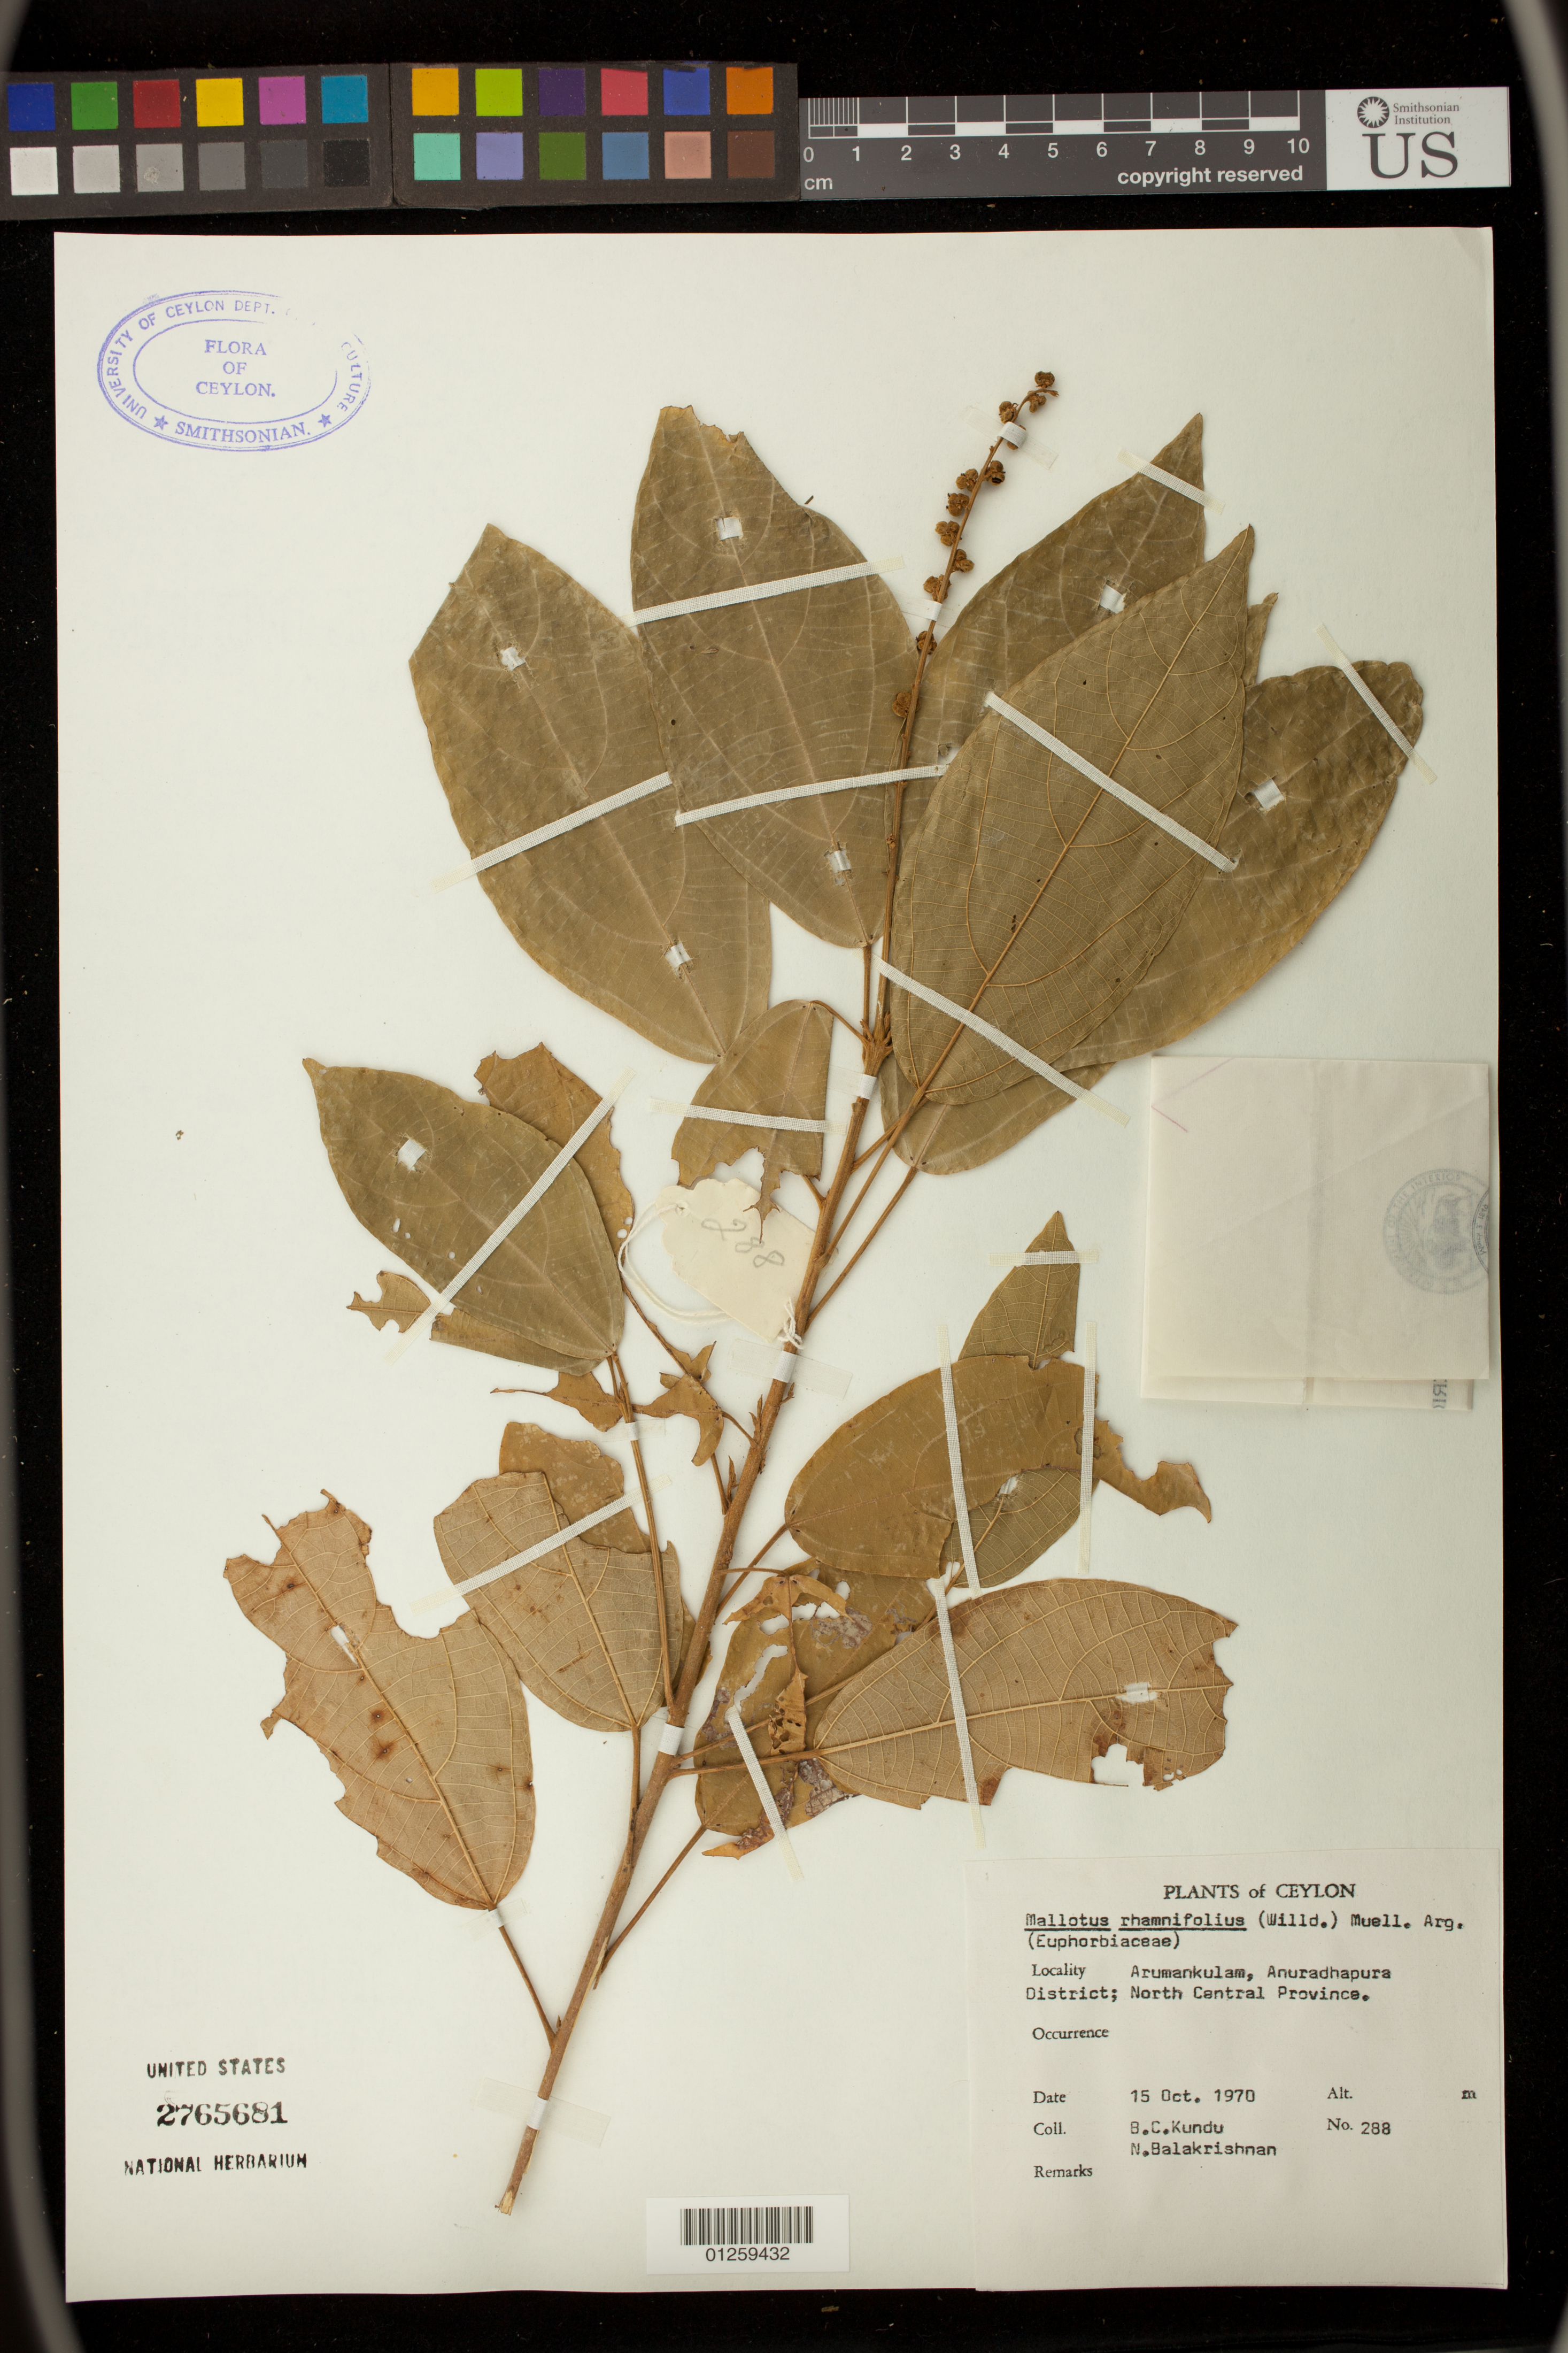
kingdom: Plantae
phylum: Tracheophyta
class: Magnoliopsida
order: Malpighiales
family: Euphorbiaceae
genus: Mallotus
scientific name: Mallotus rhamnifolius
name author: (Willd.) Müll. Arg.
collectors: B. C. Kundu & N. Balakirshnan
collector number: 288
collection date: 1970-10-15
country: Sri Lanka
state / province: North Central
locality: Arumankulam, Anuradhapura District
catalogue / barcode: US 2765681